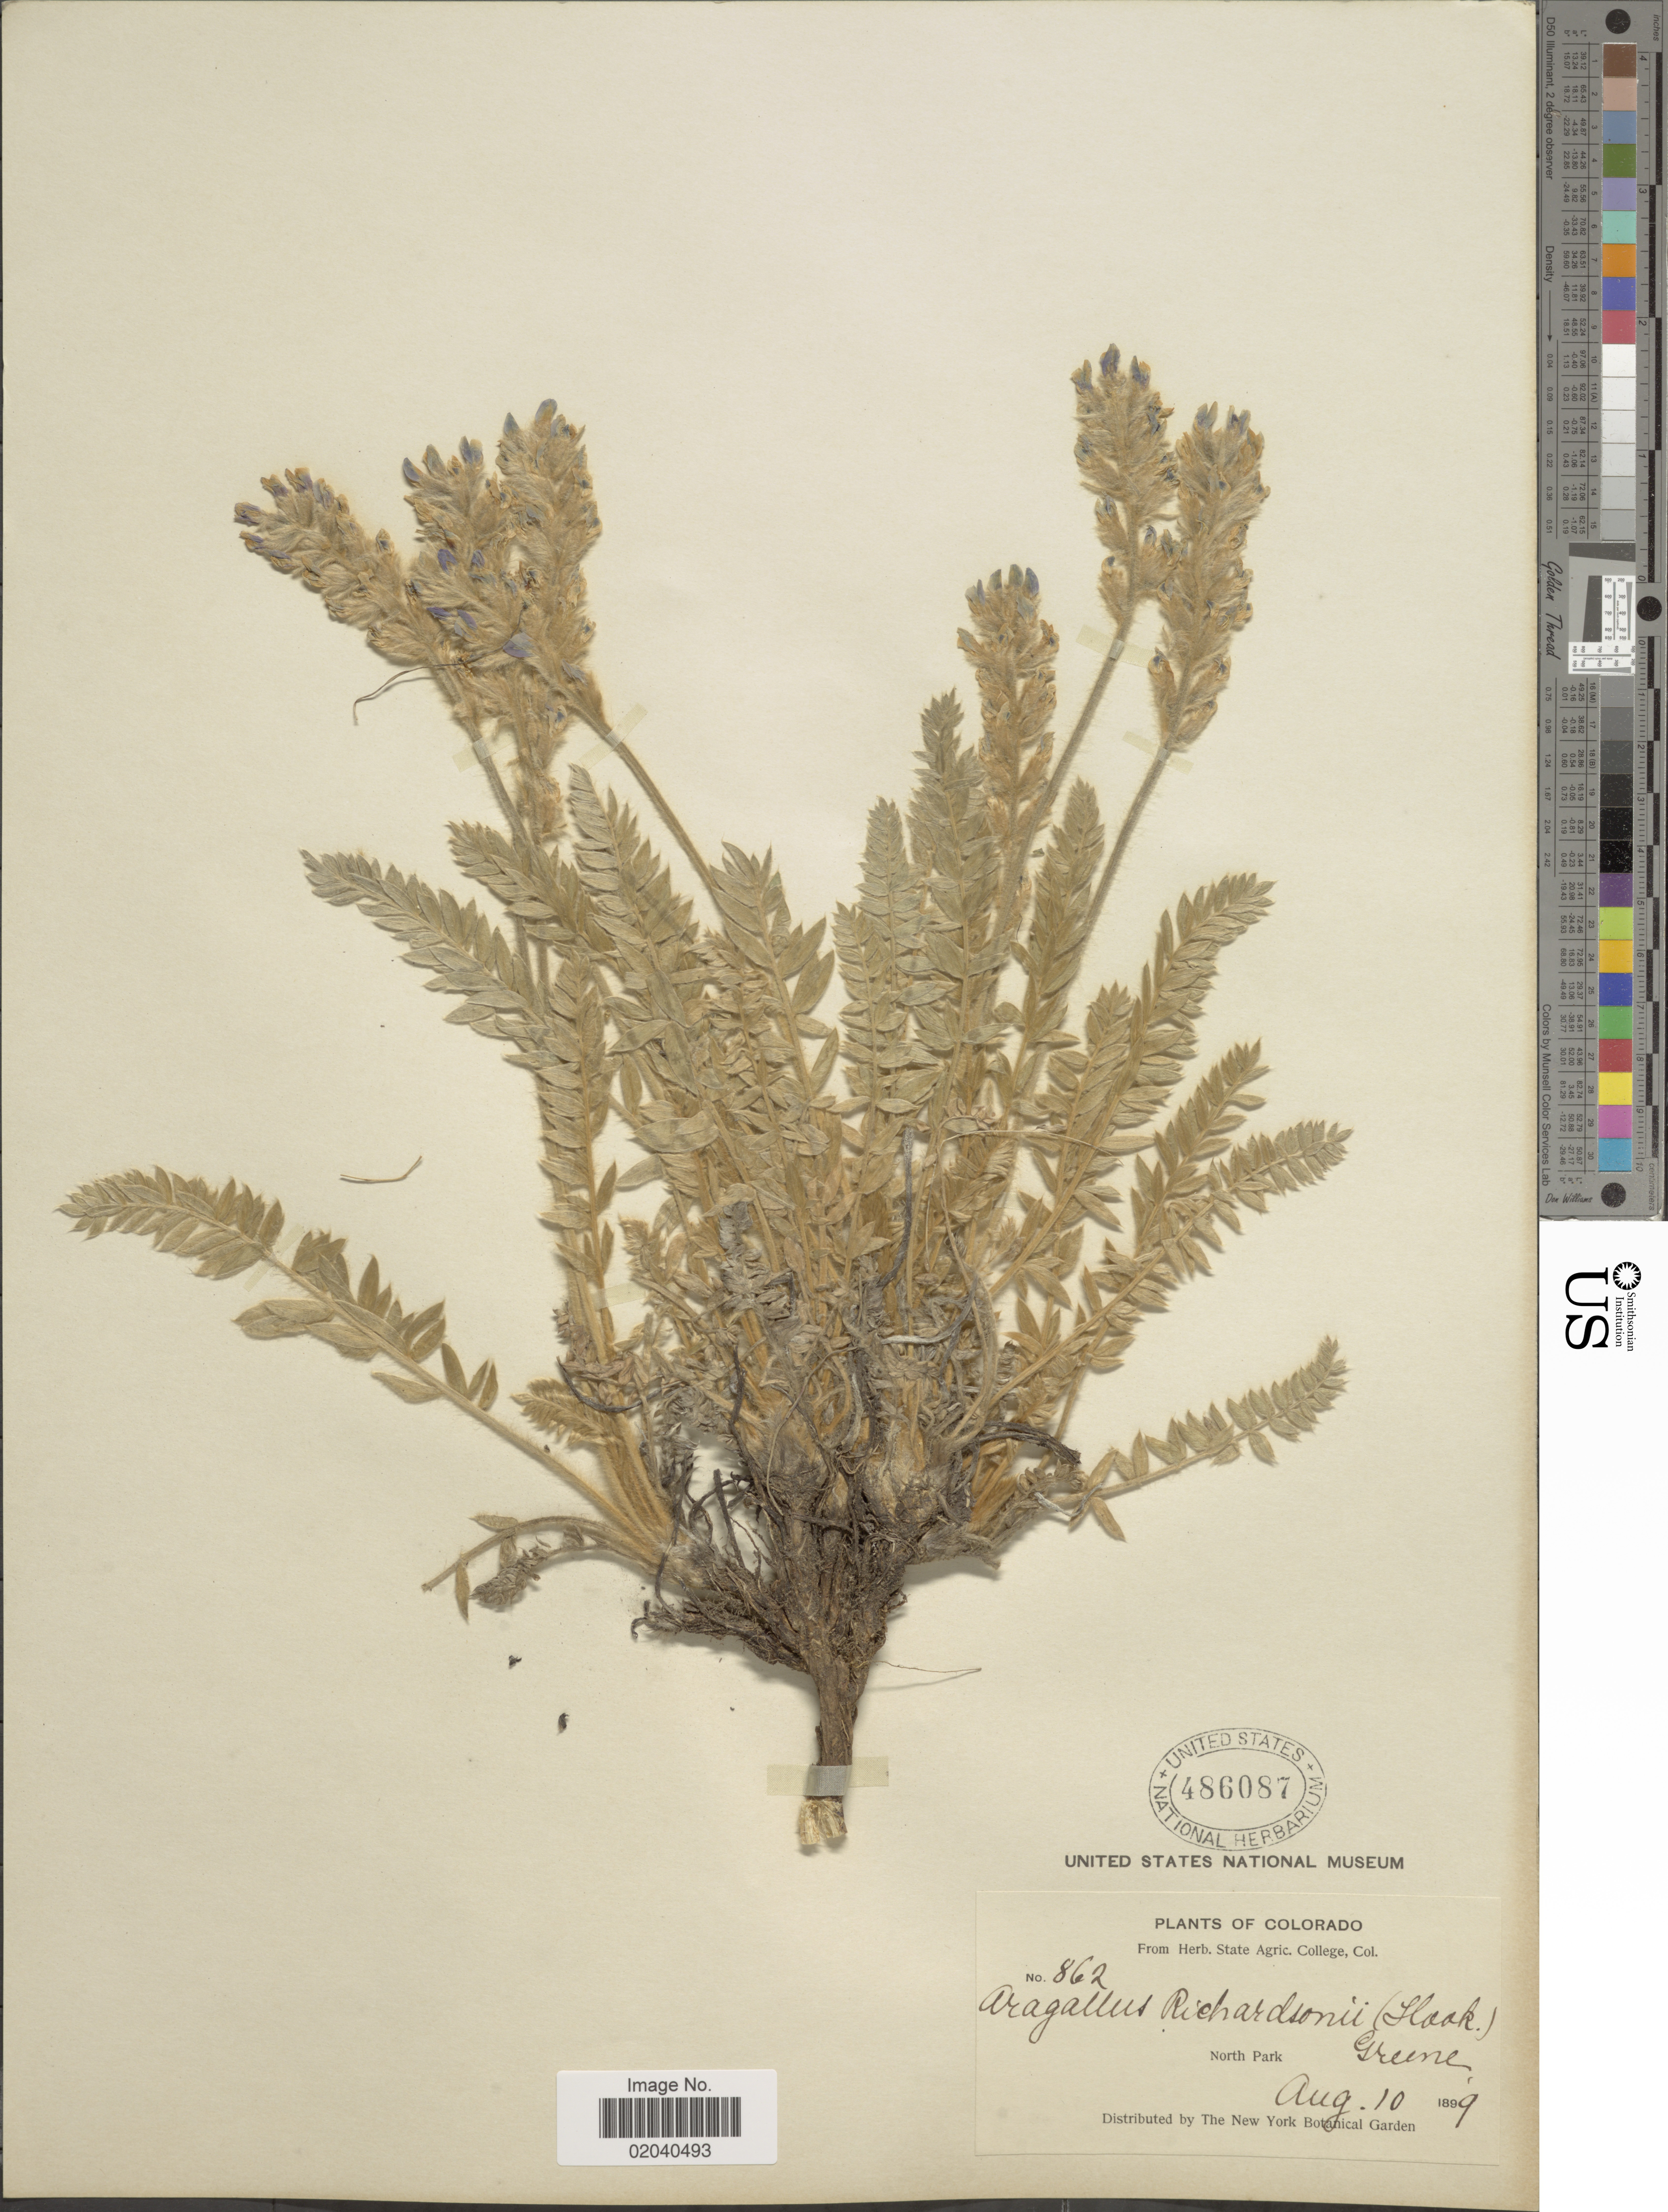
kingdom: Plantae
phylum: Tracheophyta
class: Magnoliopsida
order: Fabales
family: Fabaceae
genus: Oxytropis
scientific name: Oxytropis splendens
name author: Douglas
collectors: ex herb. State Agric. College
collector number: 862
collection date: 1899-08-10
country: United States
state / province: Colorado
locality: North Park.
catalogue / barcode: US 486087